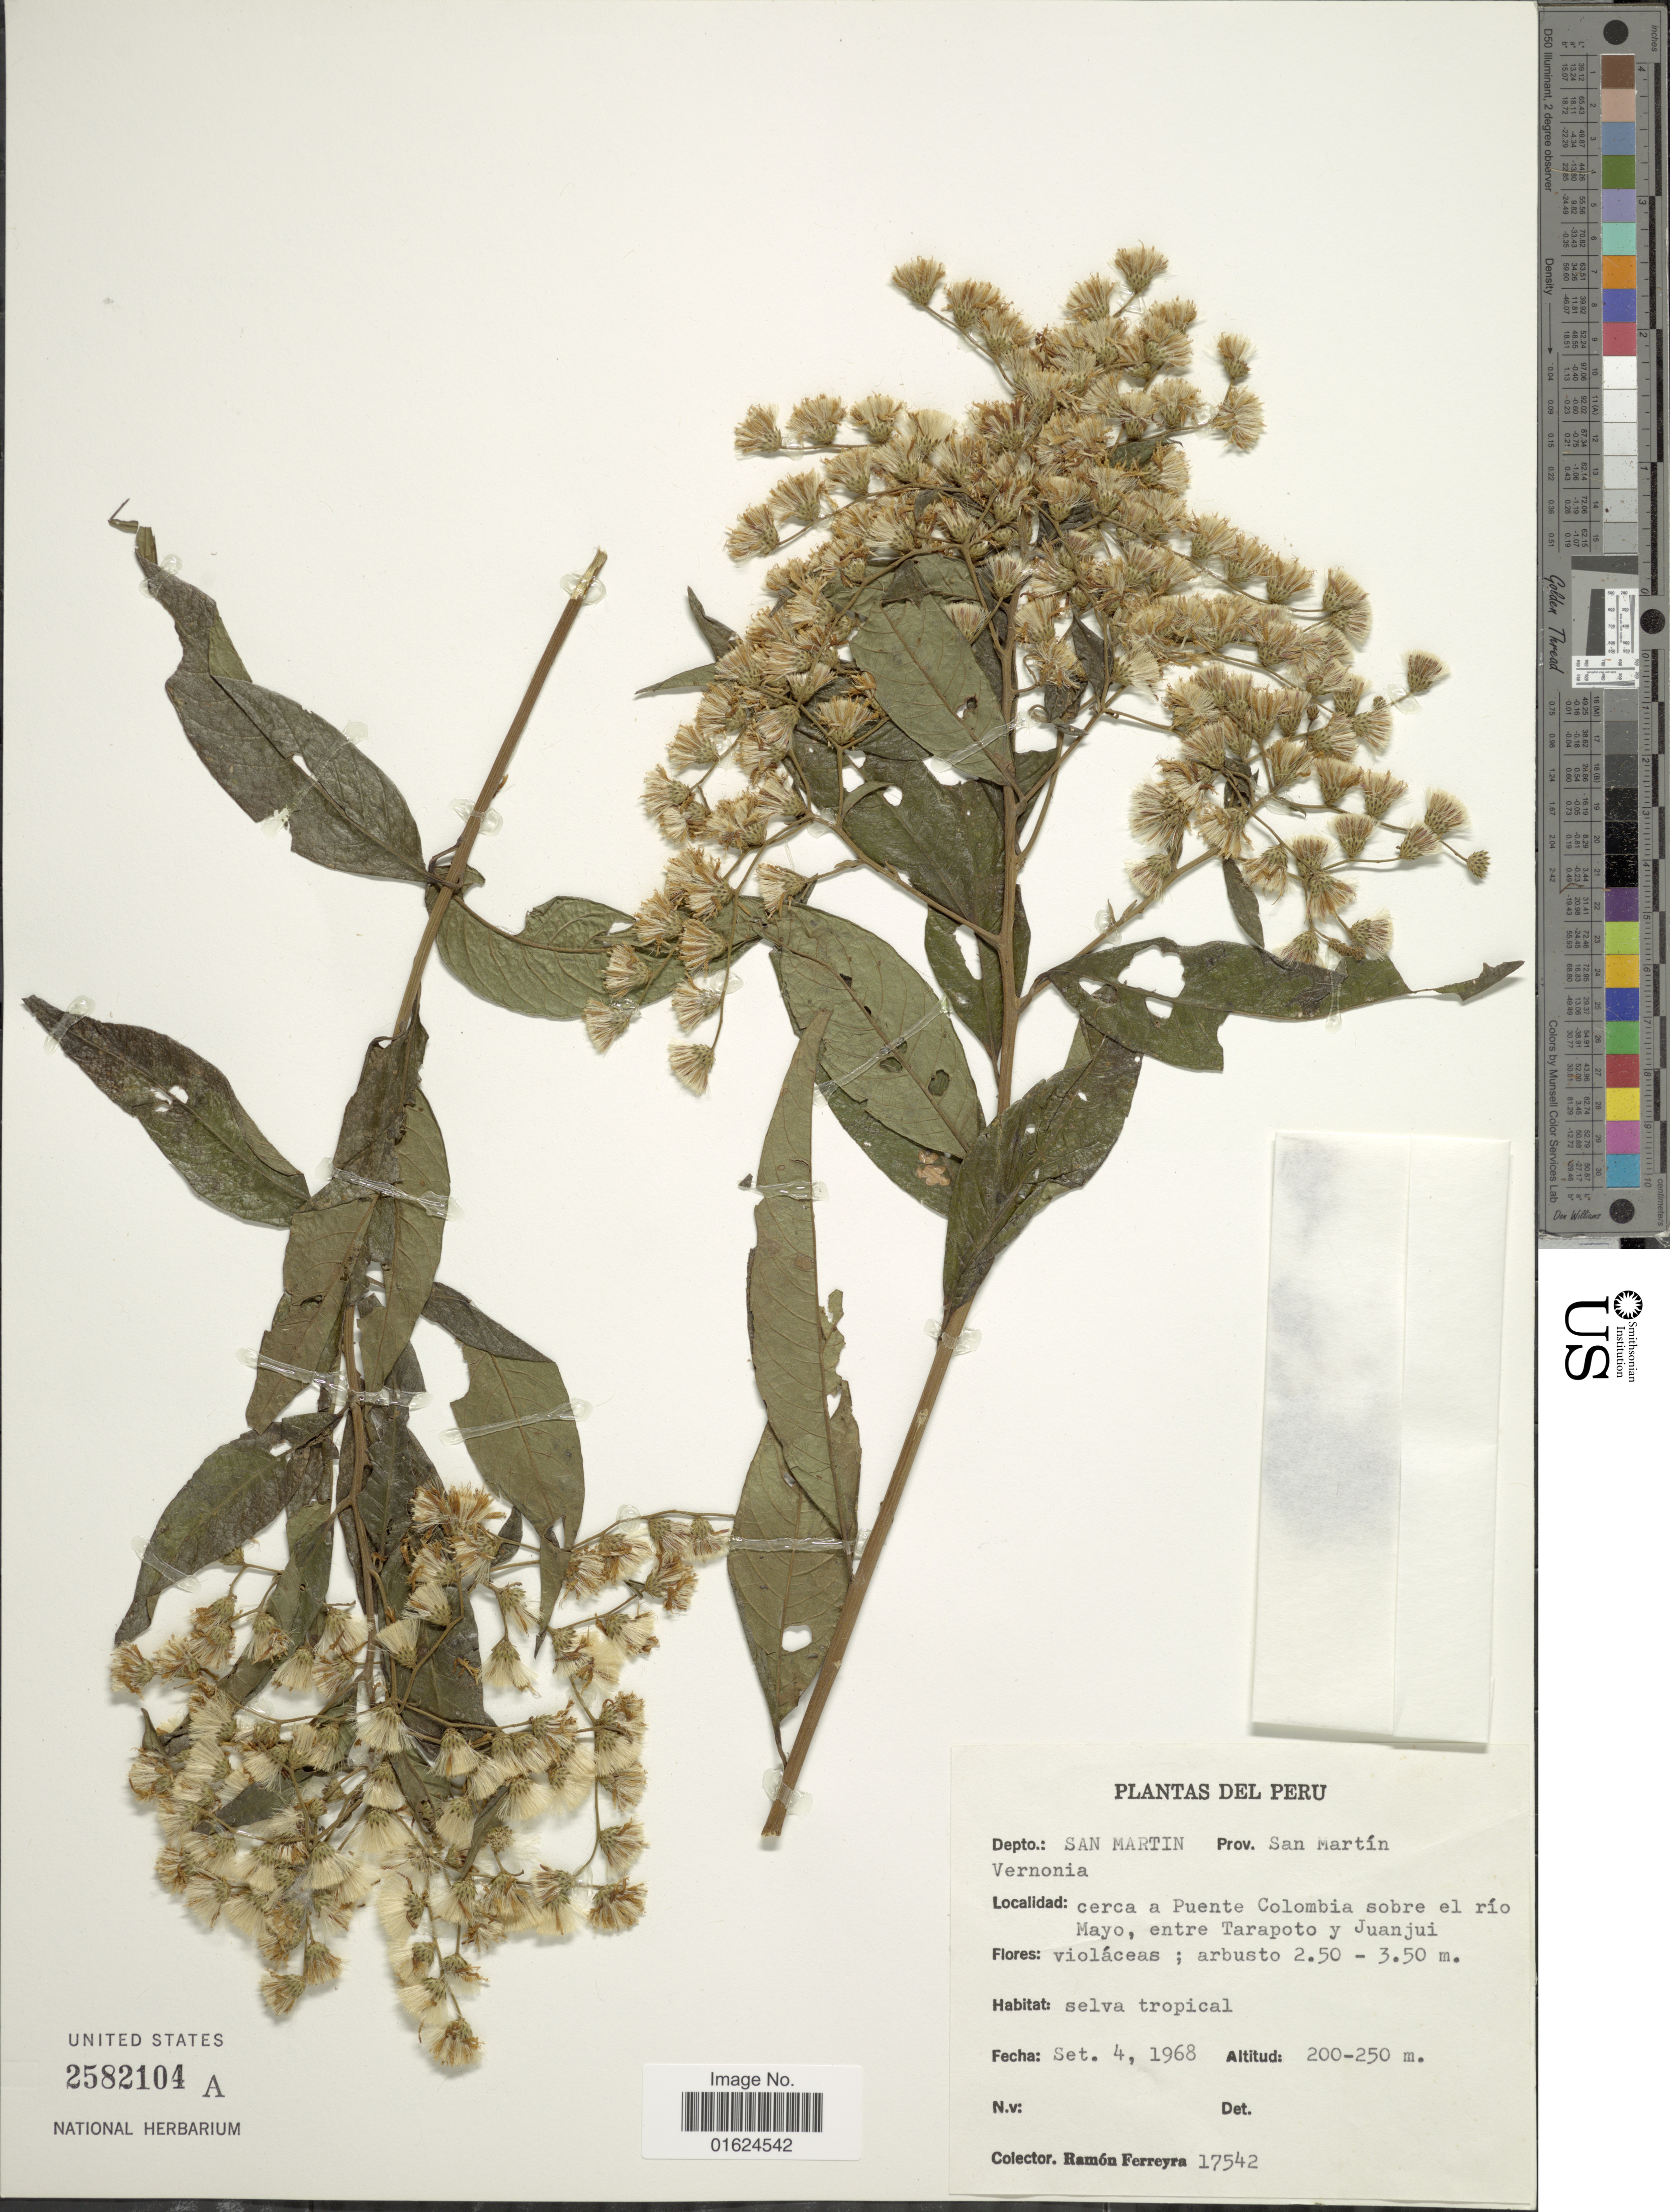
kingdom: Plantae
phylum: Tracheophyta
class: Magnoliopsida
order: Asterales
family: Asteraceae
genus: Vernonanthura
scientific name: Vernonanthura patens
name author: (Kunth) H. Rob.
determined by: Renon, Polla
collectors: R. A. Ferreyra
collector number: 17542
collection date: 1968-09-04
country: Peru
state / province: San Martín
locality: Dept. San Martin, cerca a Puenta Colombia sobre el río Mayo, entre Tarapoto y Juanjui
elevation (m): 200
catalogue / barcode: US 2582104A